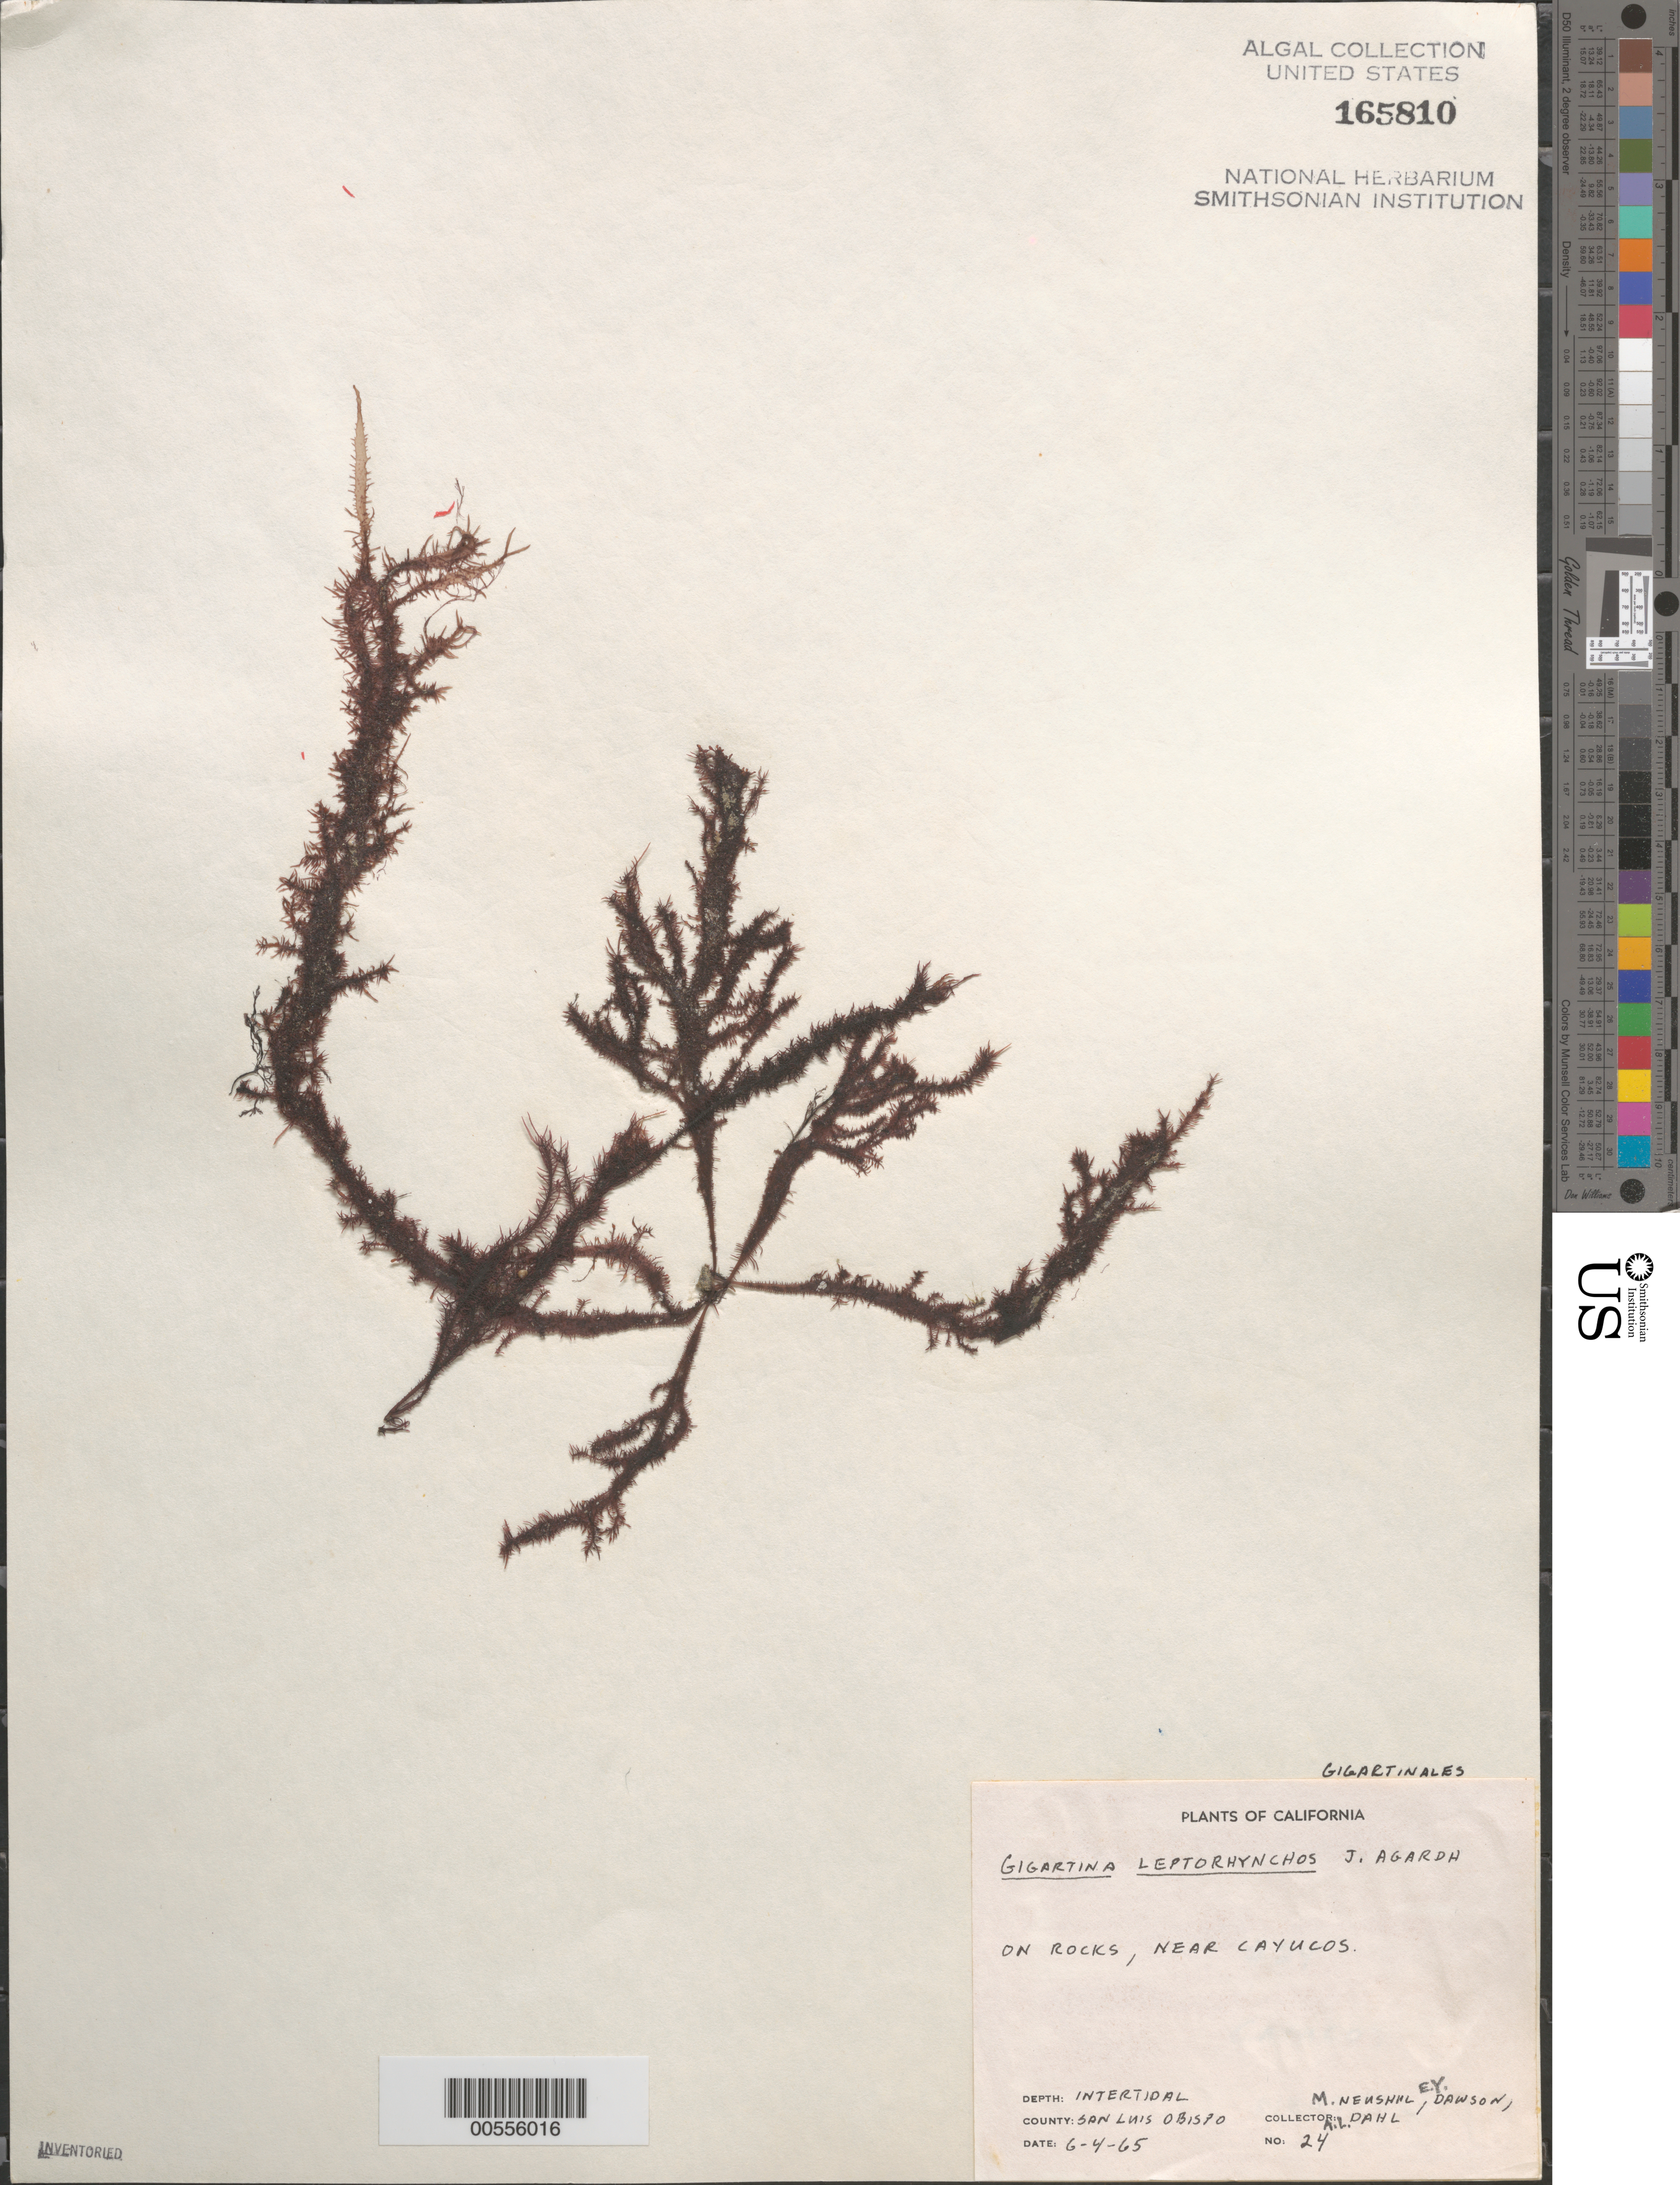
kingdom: Plantae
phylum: Rhodophyta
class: Florideophyceae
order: Gigartinales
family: Gigartinaceae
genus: Mazzaella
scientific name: Mazzaella leptorhynchos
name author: (J. Agardh) Leister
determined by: Algae name updating Project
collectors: M. Neushul, E. Y. Dawson & A. Dahl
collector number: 24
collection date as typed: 04 Jun 1965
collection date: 1965-06-04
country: United States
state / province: California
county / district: San Luis Obispo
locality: Near Cayucos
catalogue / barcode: US 165810